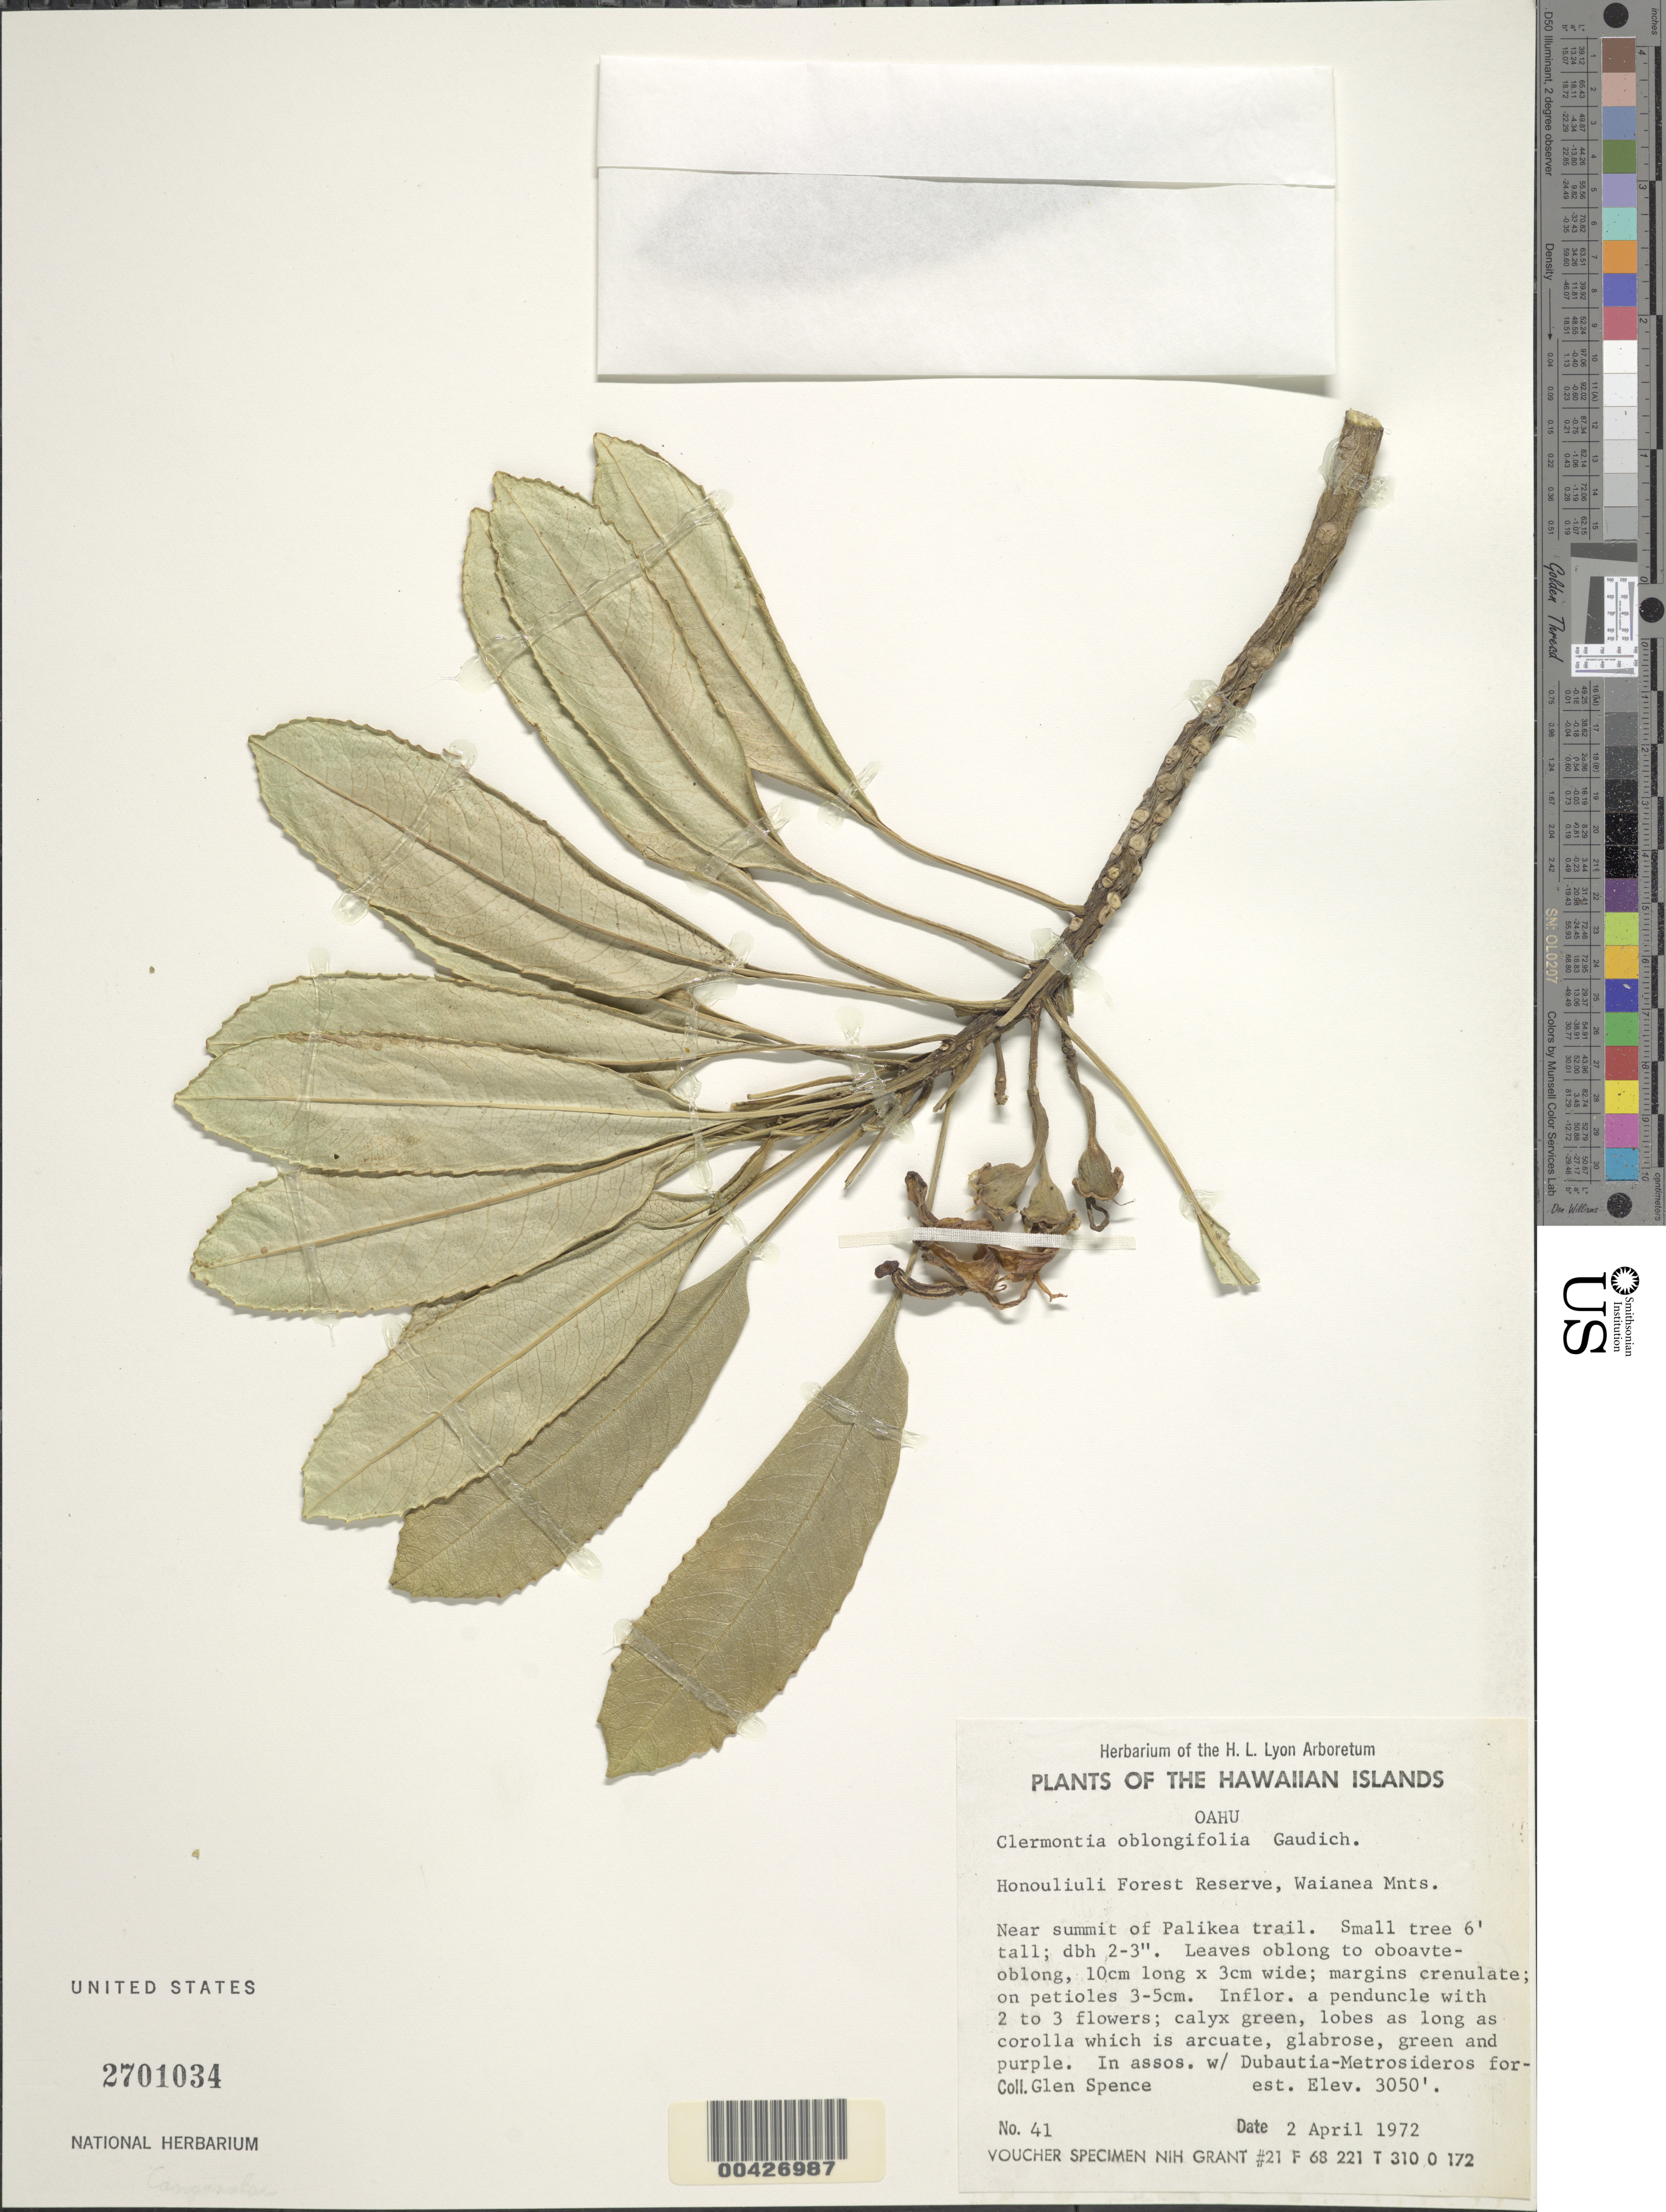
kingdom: Plantae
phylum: Tracheophyta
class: Magnoliopsida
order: Asterales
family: Campanulaceae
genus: Clermontia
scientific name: Clermontia oblongifolia subsp. oblongifolia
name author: Gaudich.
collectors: G. Spence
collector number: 41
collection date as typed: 2 Apr 1972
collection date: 1972-04-02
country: United States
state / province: Hawaii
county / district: Honolulu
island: Oahu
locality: Honouliuli Forest Reserve, Wainanea Mountains, near summit of Plaikea trail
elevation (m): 930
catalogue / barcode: US 2701034